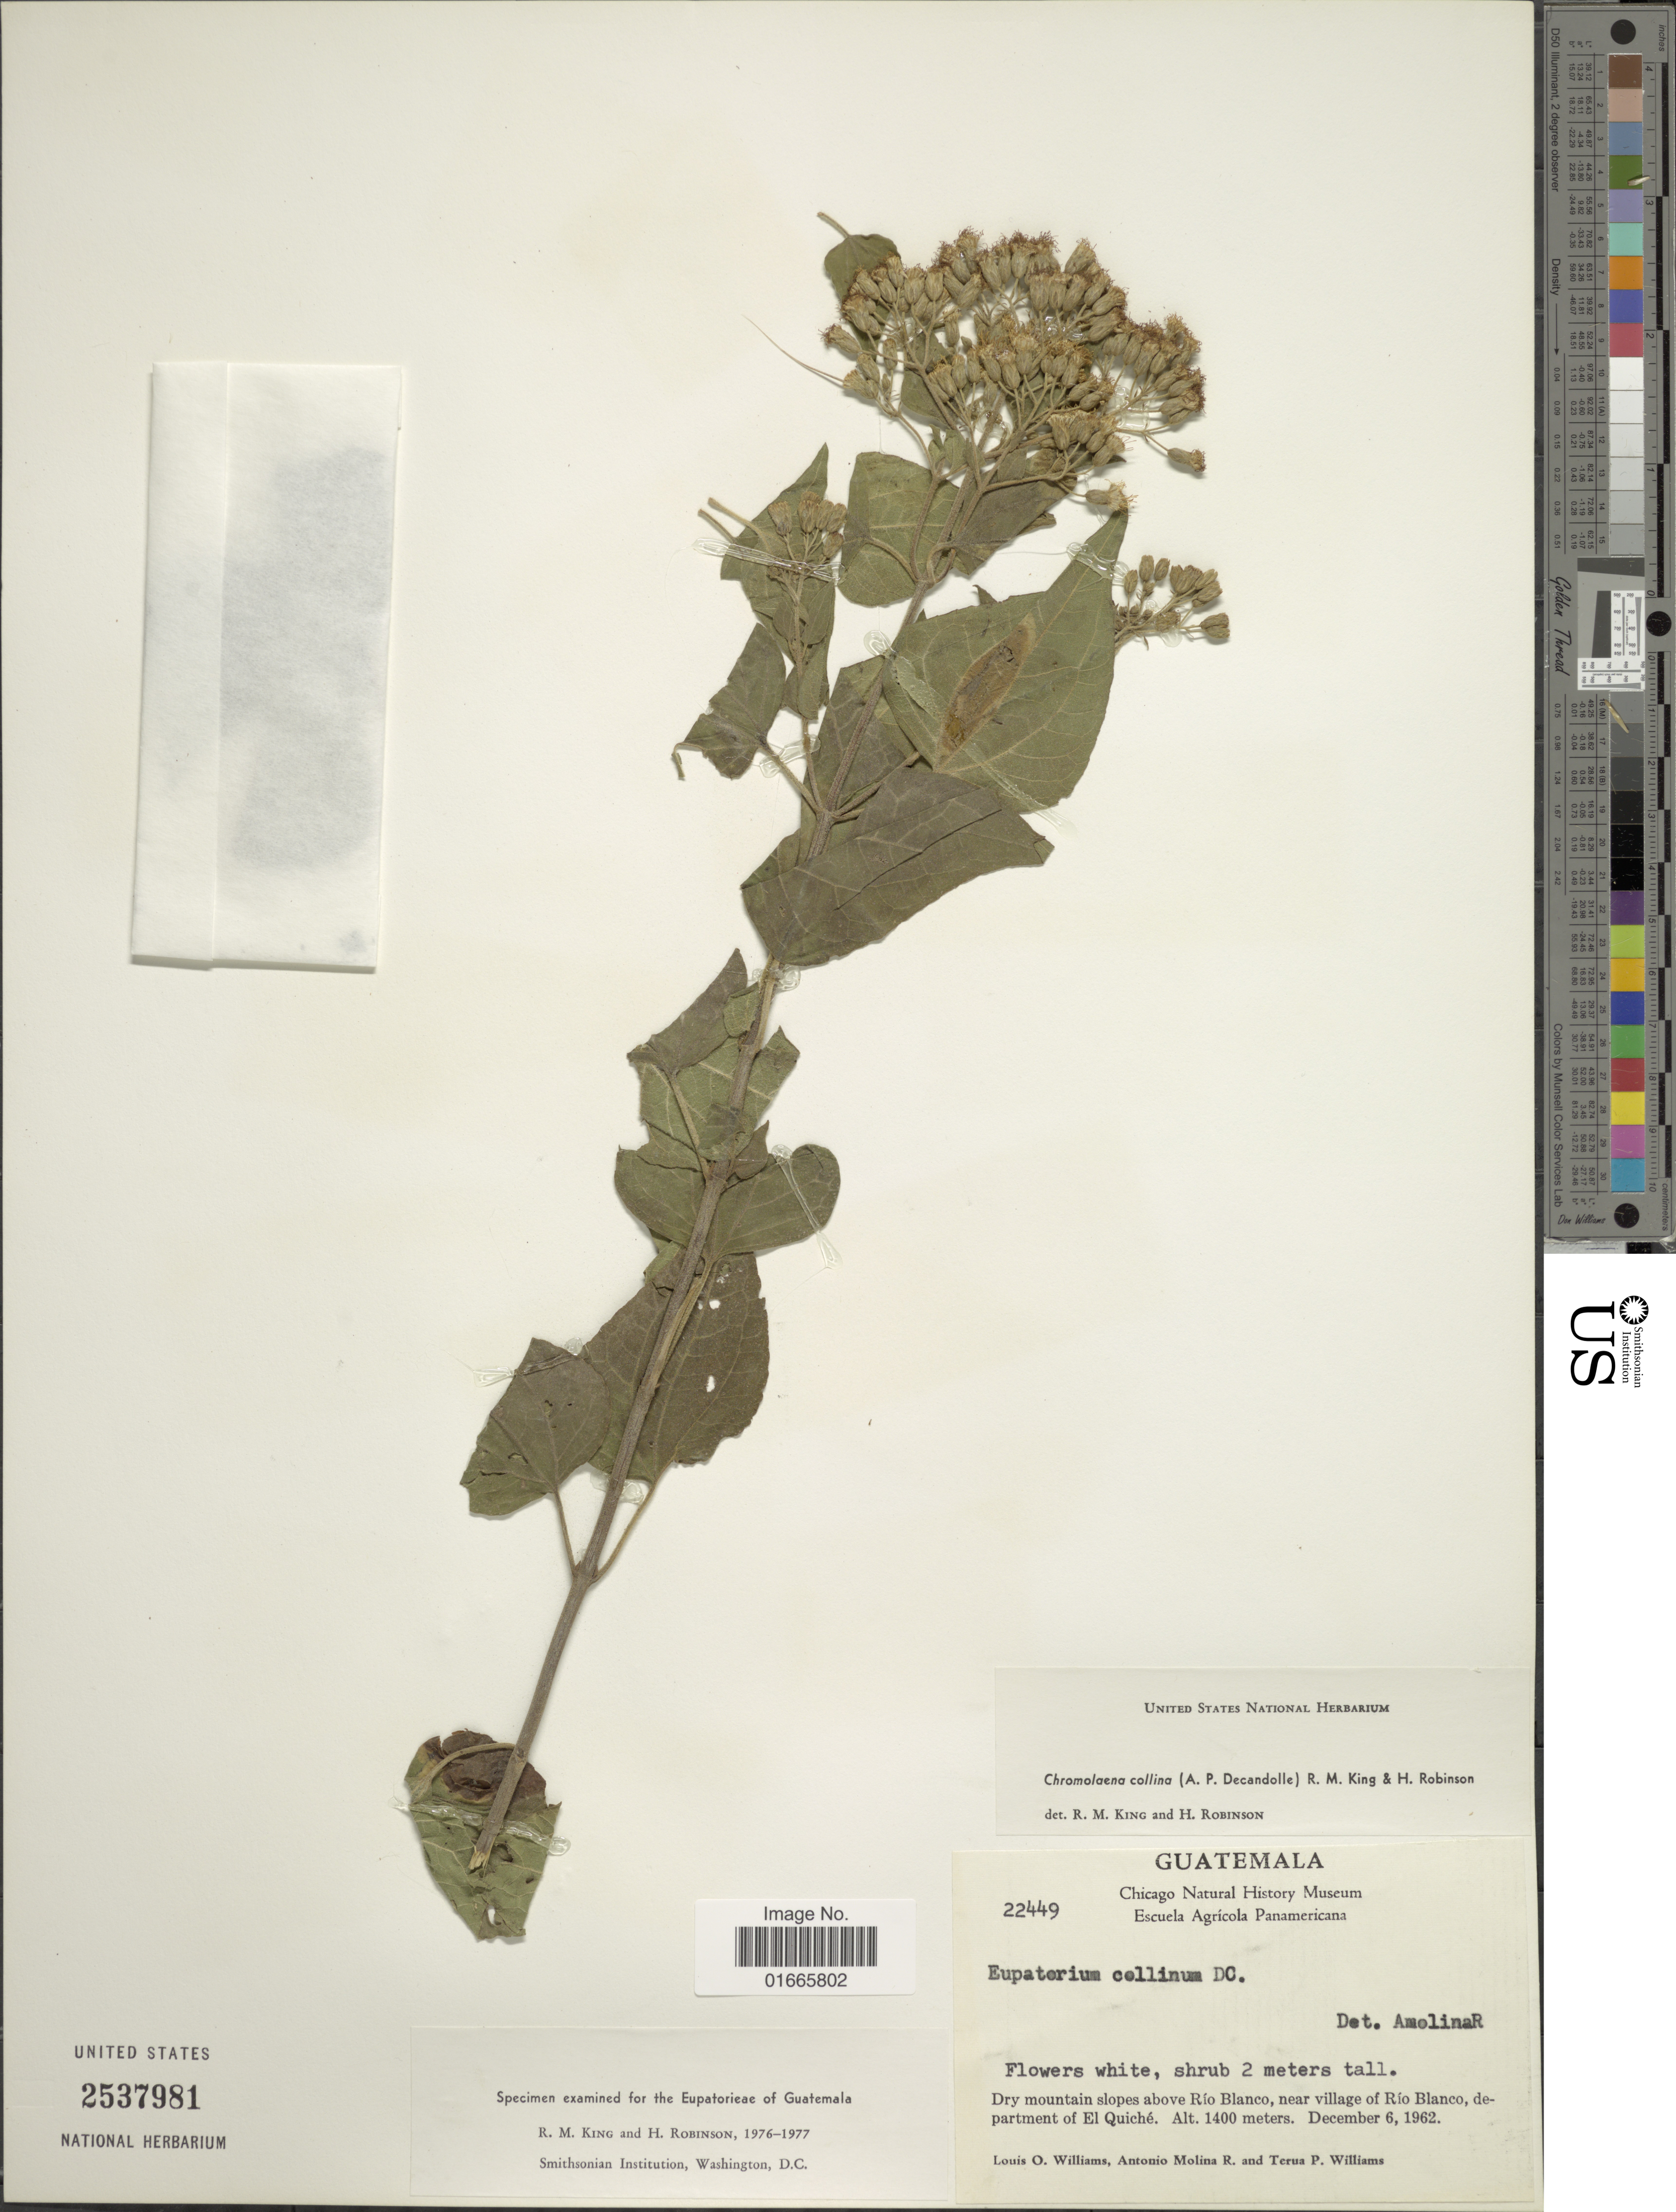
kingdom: Plantae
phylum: Tracheophyta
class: Magnoliopsida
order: Asterales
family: Asteraceae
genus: Chromolaena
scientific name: Chromolaena collina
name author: (DC.) R.M. King & H. Rob.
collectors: L. O. Williams, A. Molina R. & T. P. Williams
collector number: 22449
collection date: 1962-12-06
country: Guatemala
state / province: El Quiché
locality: Above Rio Blanco, near village of Rio Blanco, department of El Quiche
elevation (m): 1400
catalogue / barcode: US 2537981